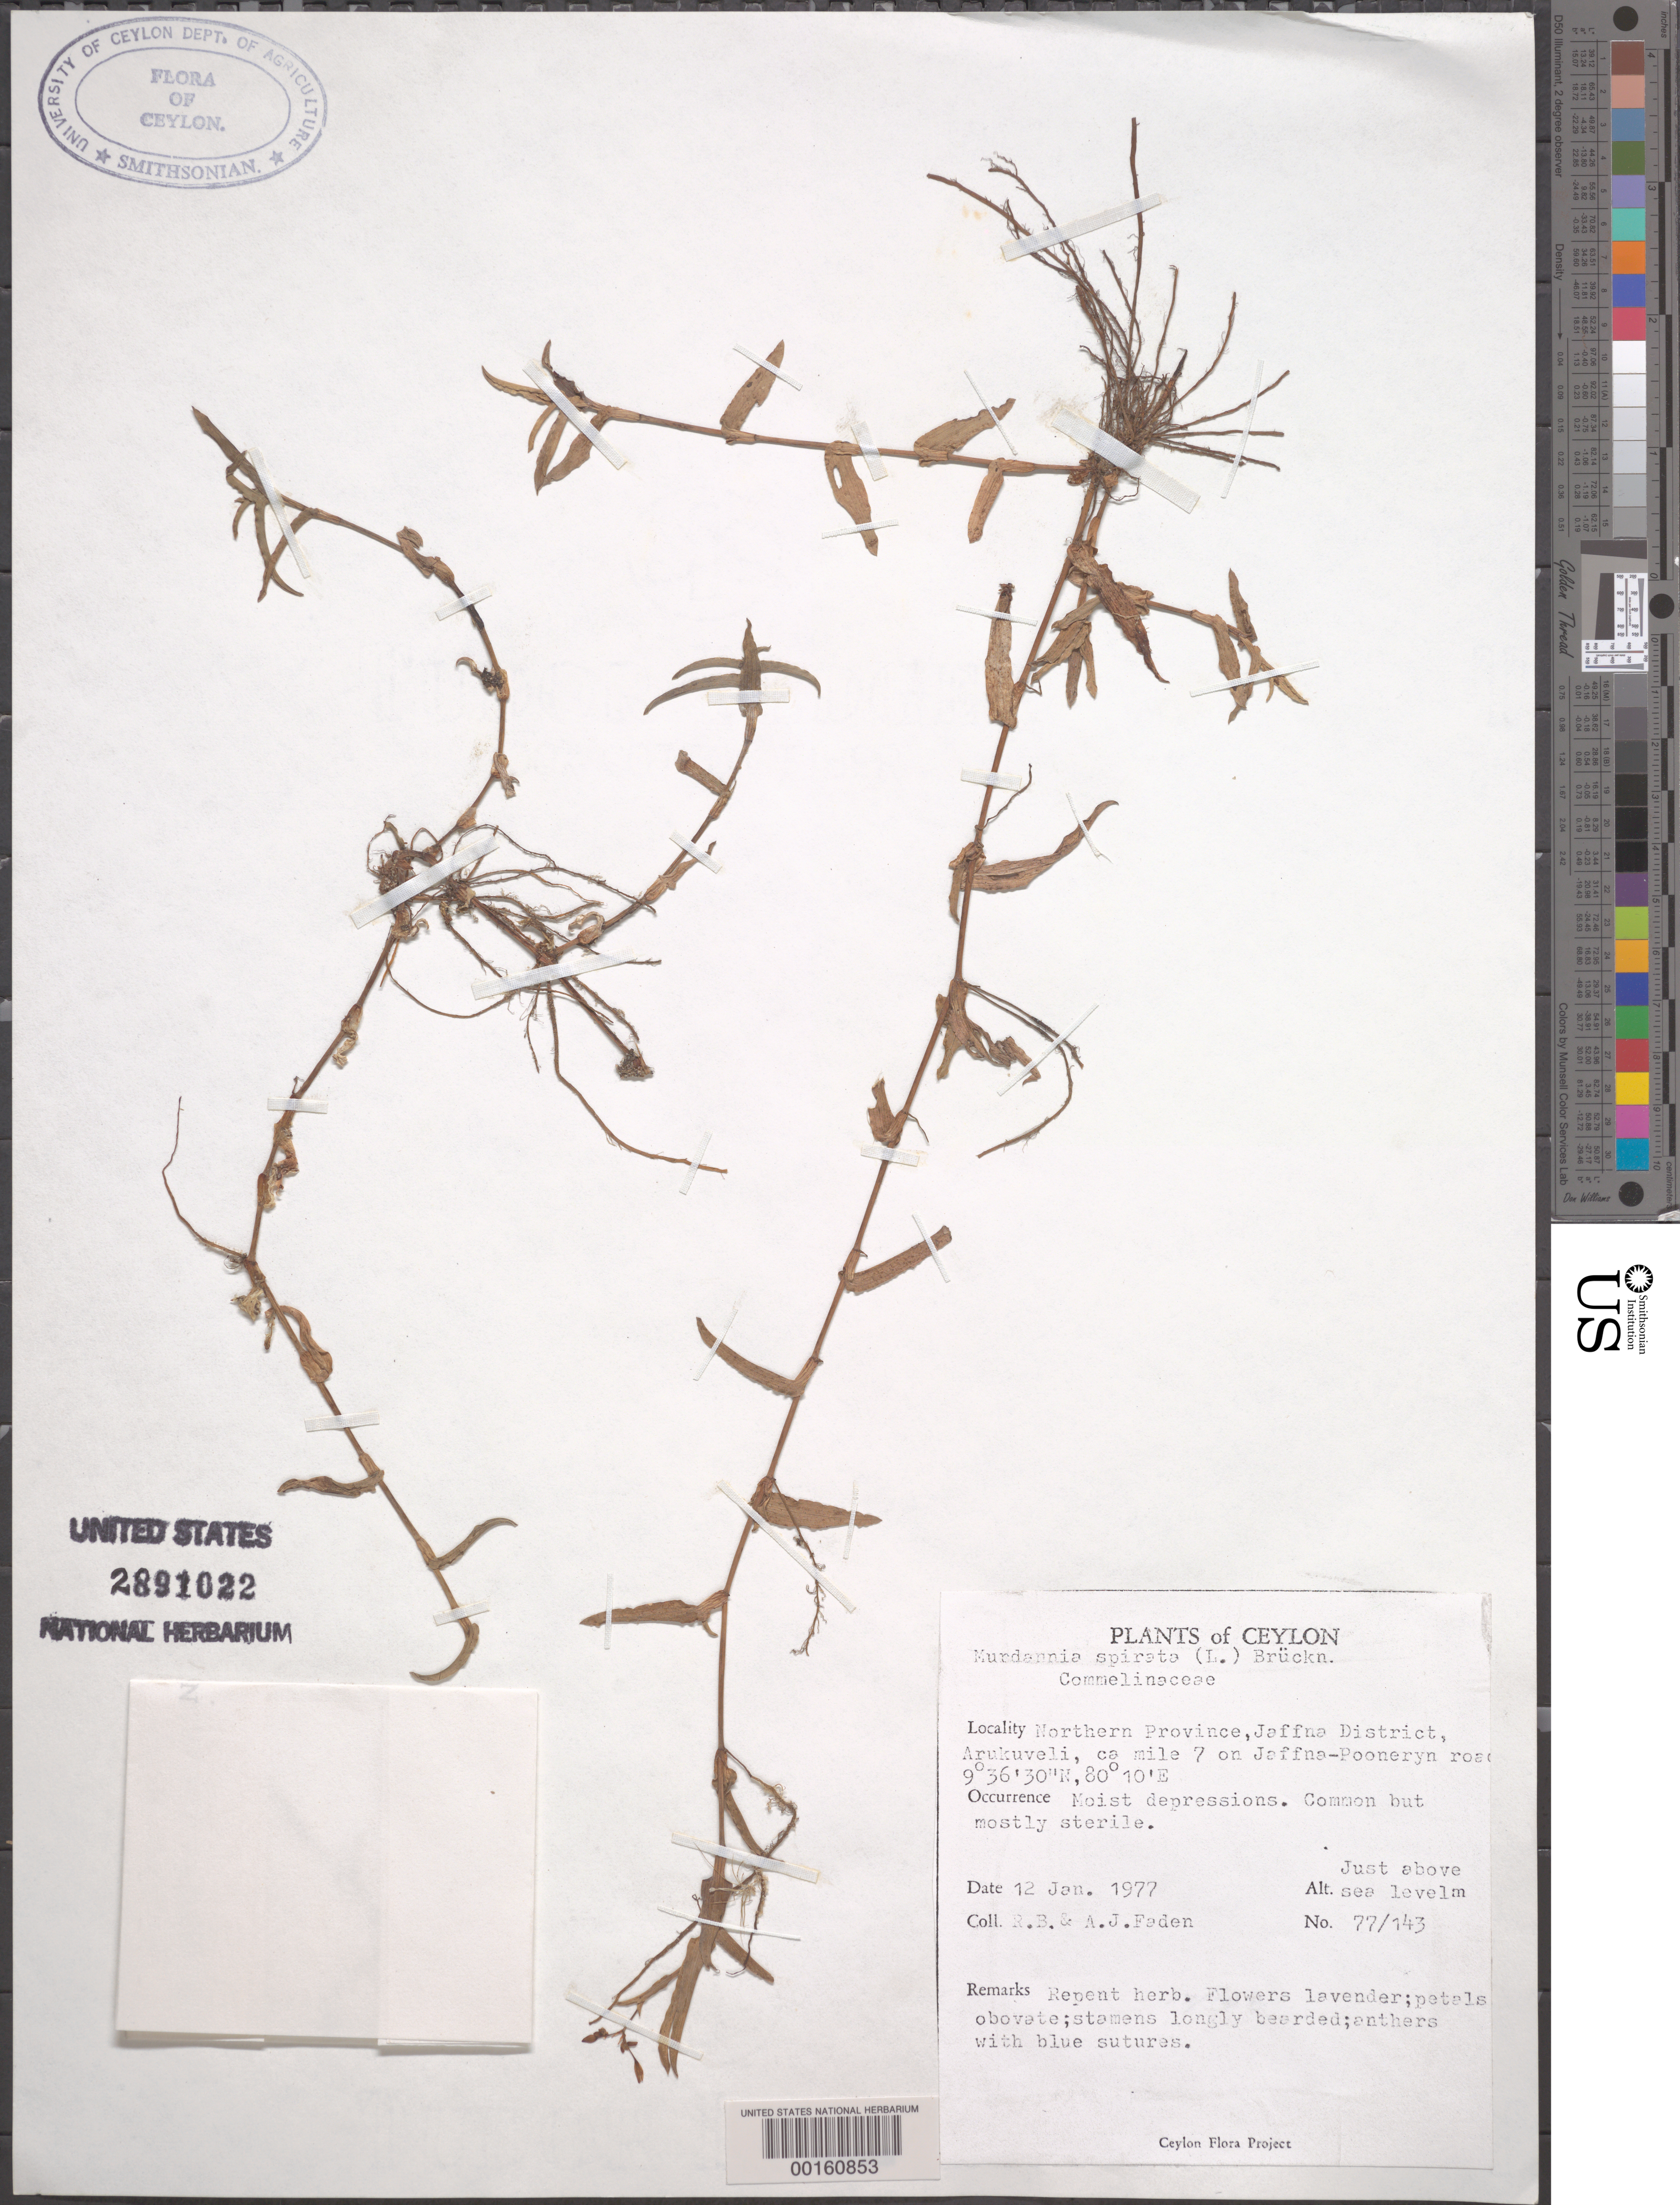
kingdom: Plantae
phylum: Tracheophyta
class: Liliopsida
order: Commelinales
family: Commelinaceae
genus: Murdannia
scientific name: Murdannia spirata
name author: (L.) G. Brückn.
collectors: R. B. Faden & A. J. Faden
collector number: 77/143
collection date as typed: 12 Jan 1977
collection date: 1977-01-12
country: Sri Lanka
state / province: Northern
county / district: Jaffna Dist.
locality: Arukuveli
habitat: Moist depressions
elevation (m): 1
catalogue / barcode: US 2891022